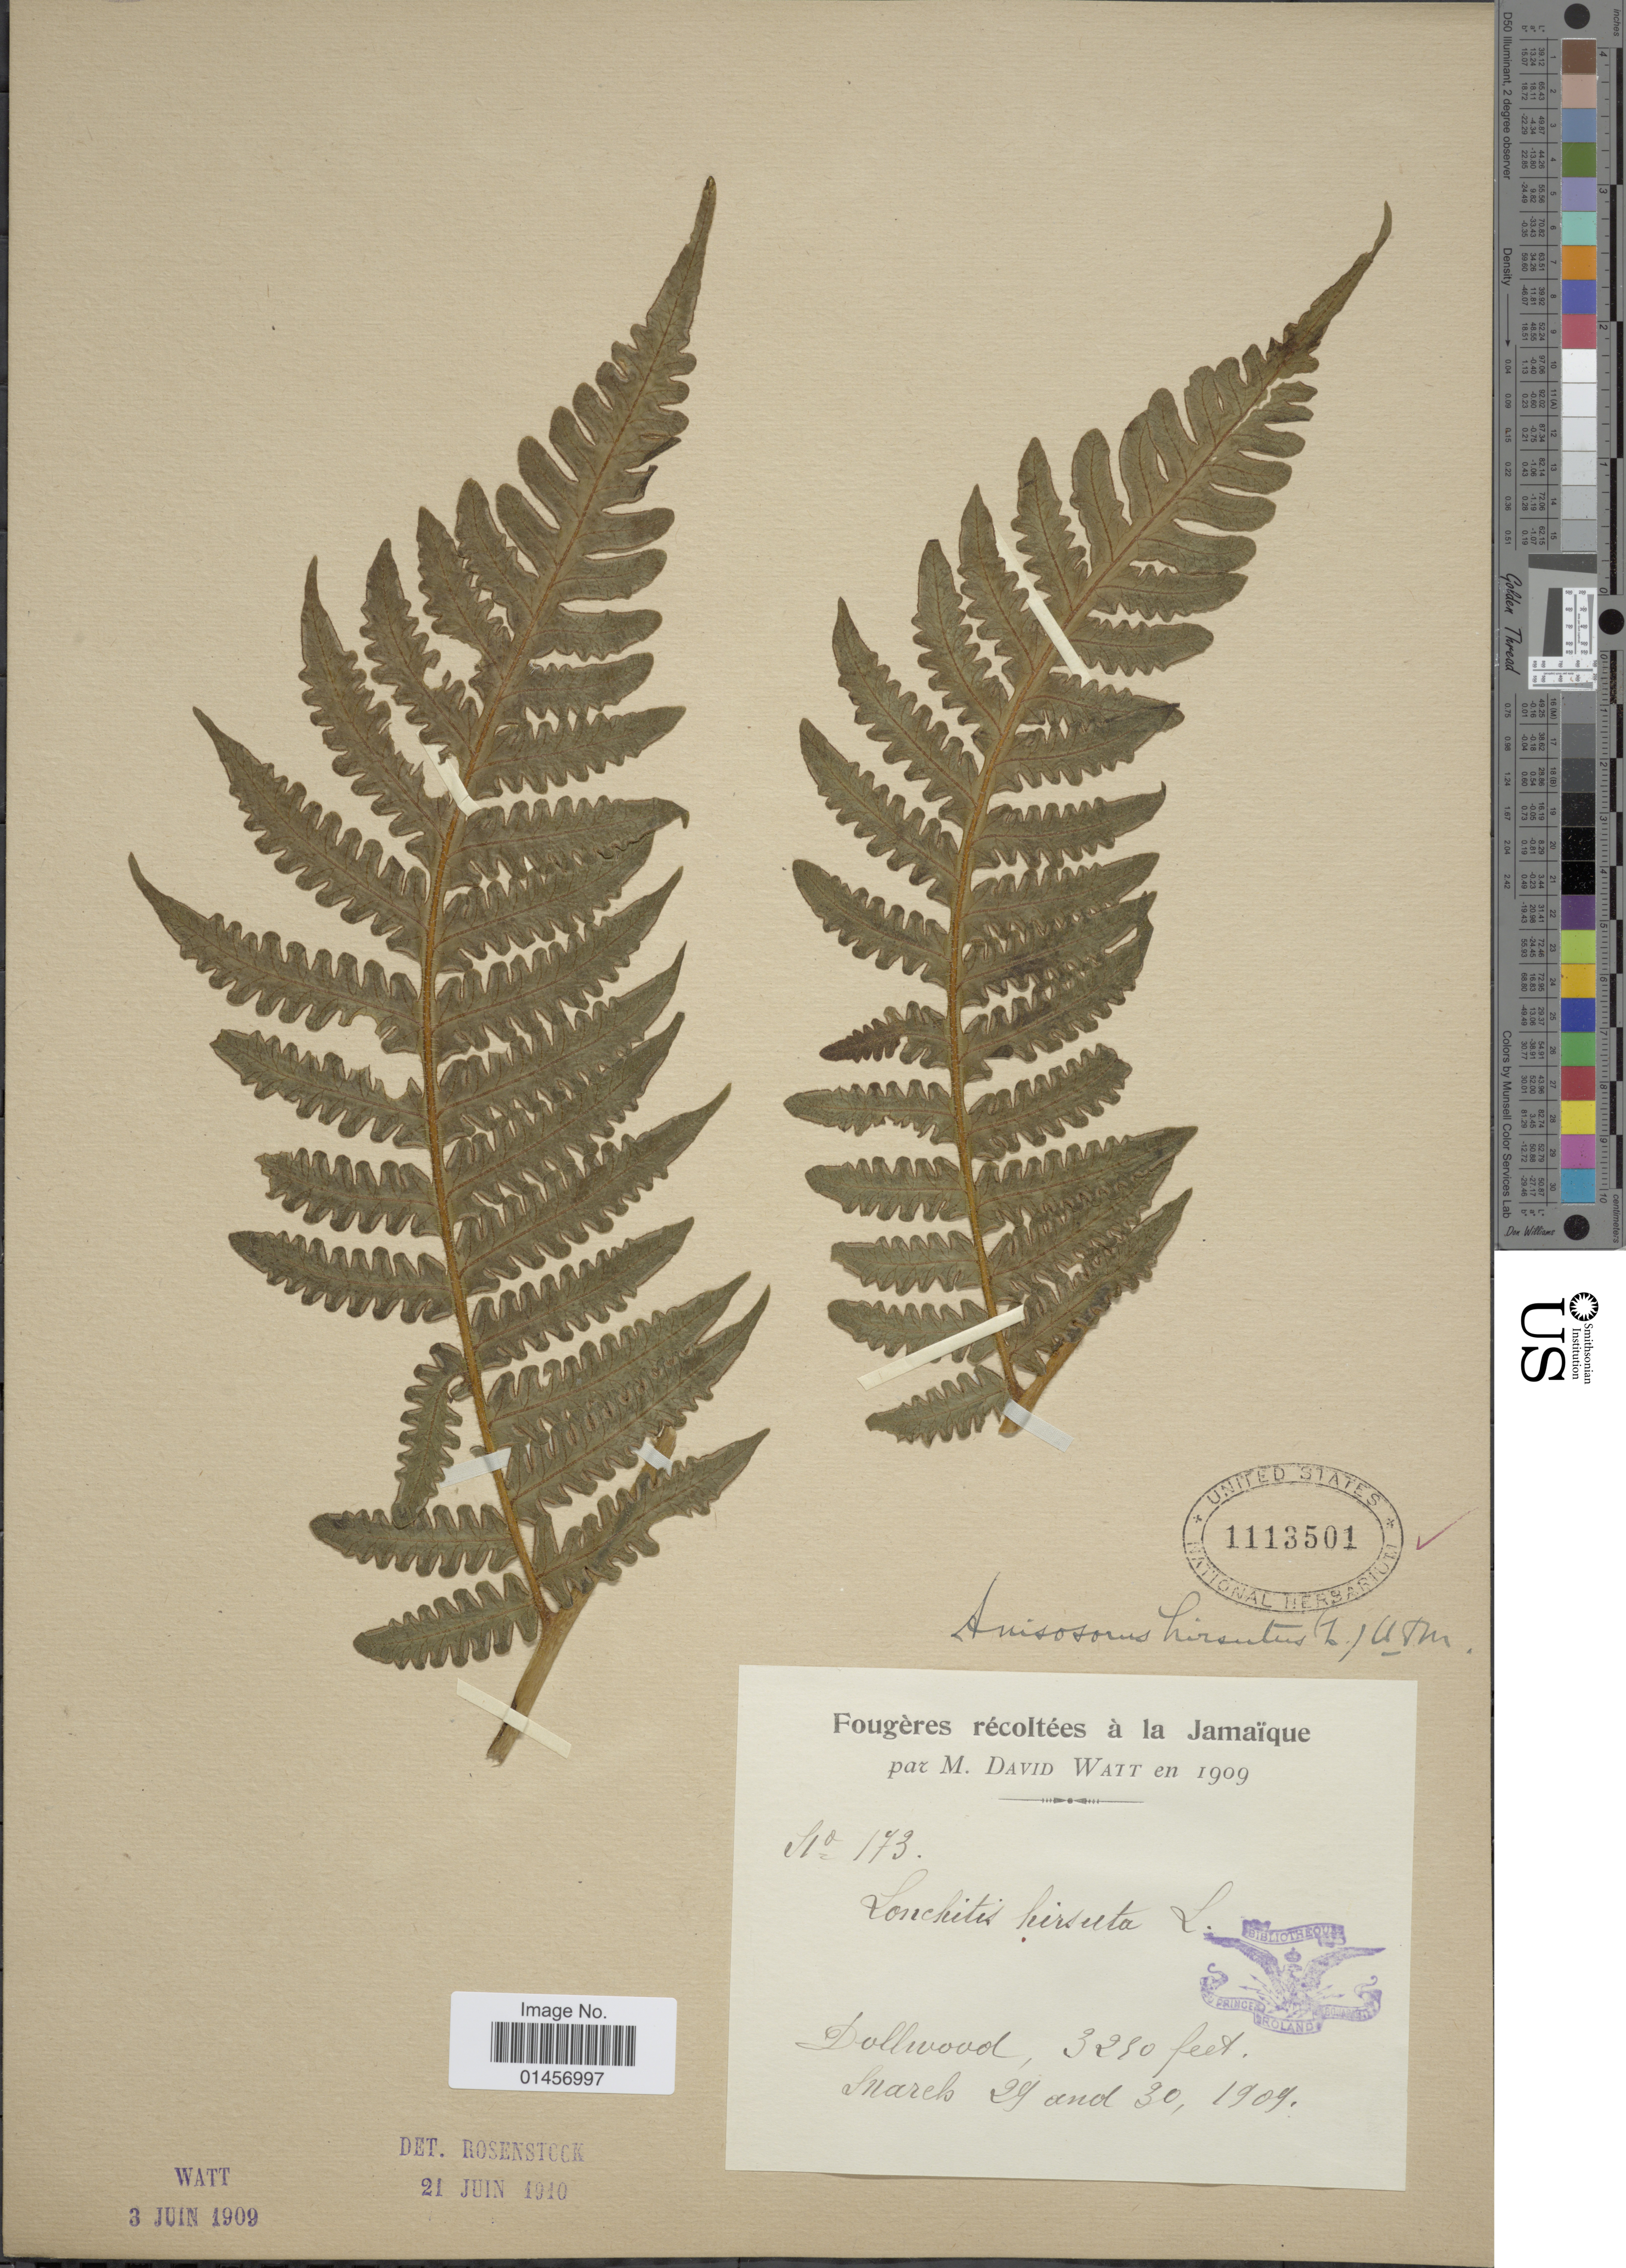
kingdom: Plantae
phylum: Tracheophyta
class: Polypodiopsida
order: Polypodiales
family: Lonchitidaceae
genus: Lonchitis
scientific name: Lonchitis hirsuta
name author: L.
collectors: M. Watt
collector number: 173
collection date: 1909-03-29/1909-03-30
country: Jamaica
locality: Jamaica, Dollwood.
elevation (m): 985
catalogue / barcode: US 1113501